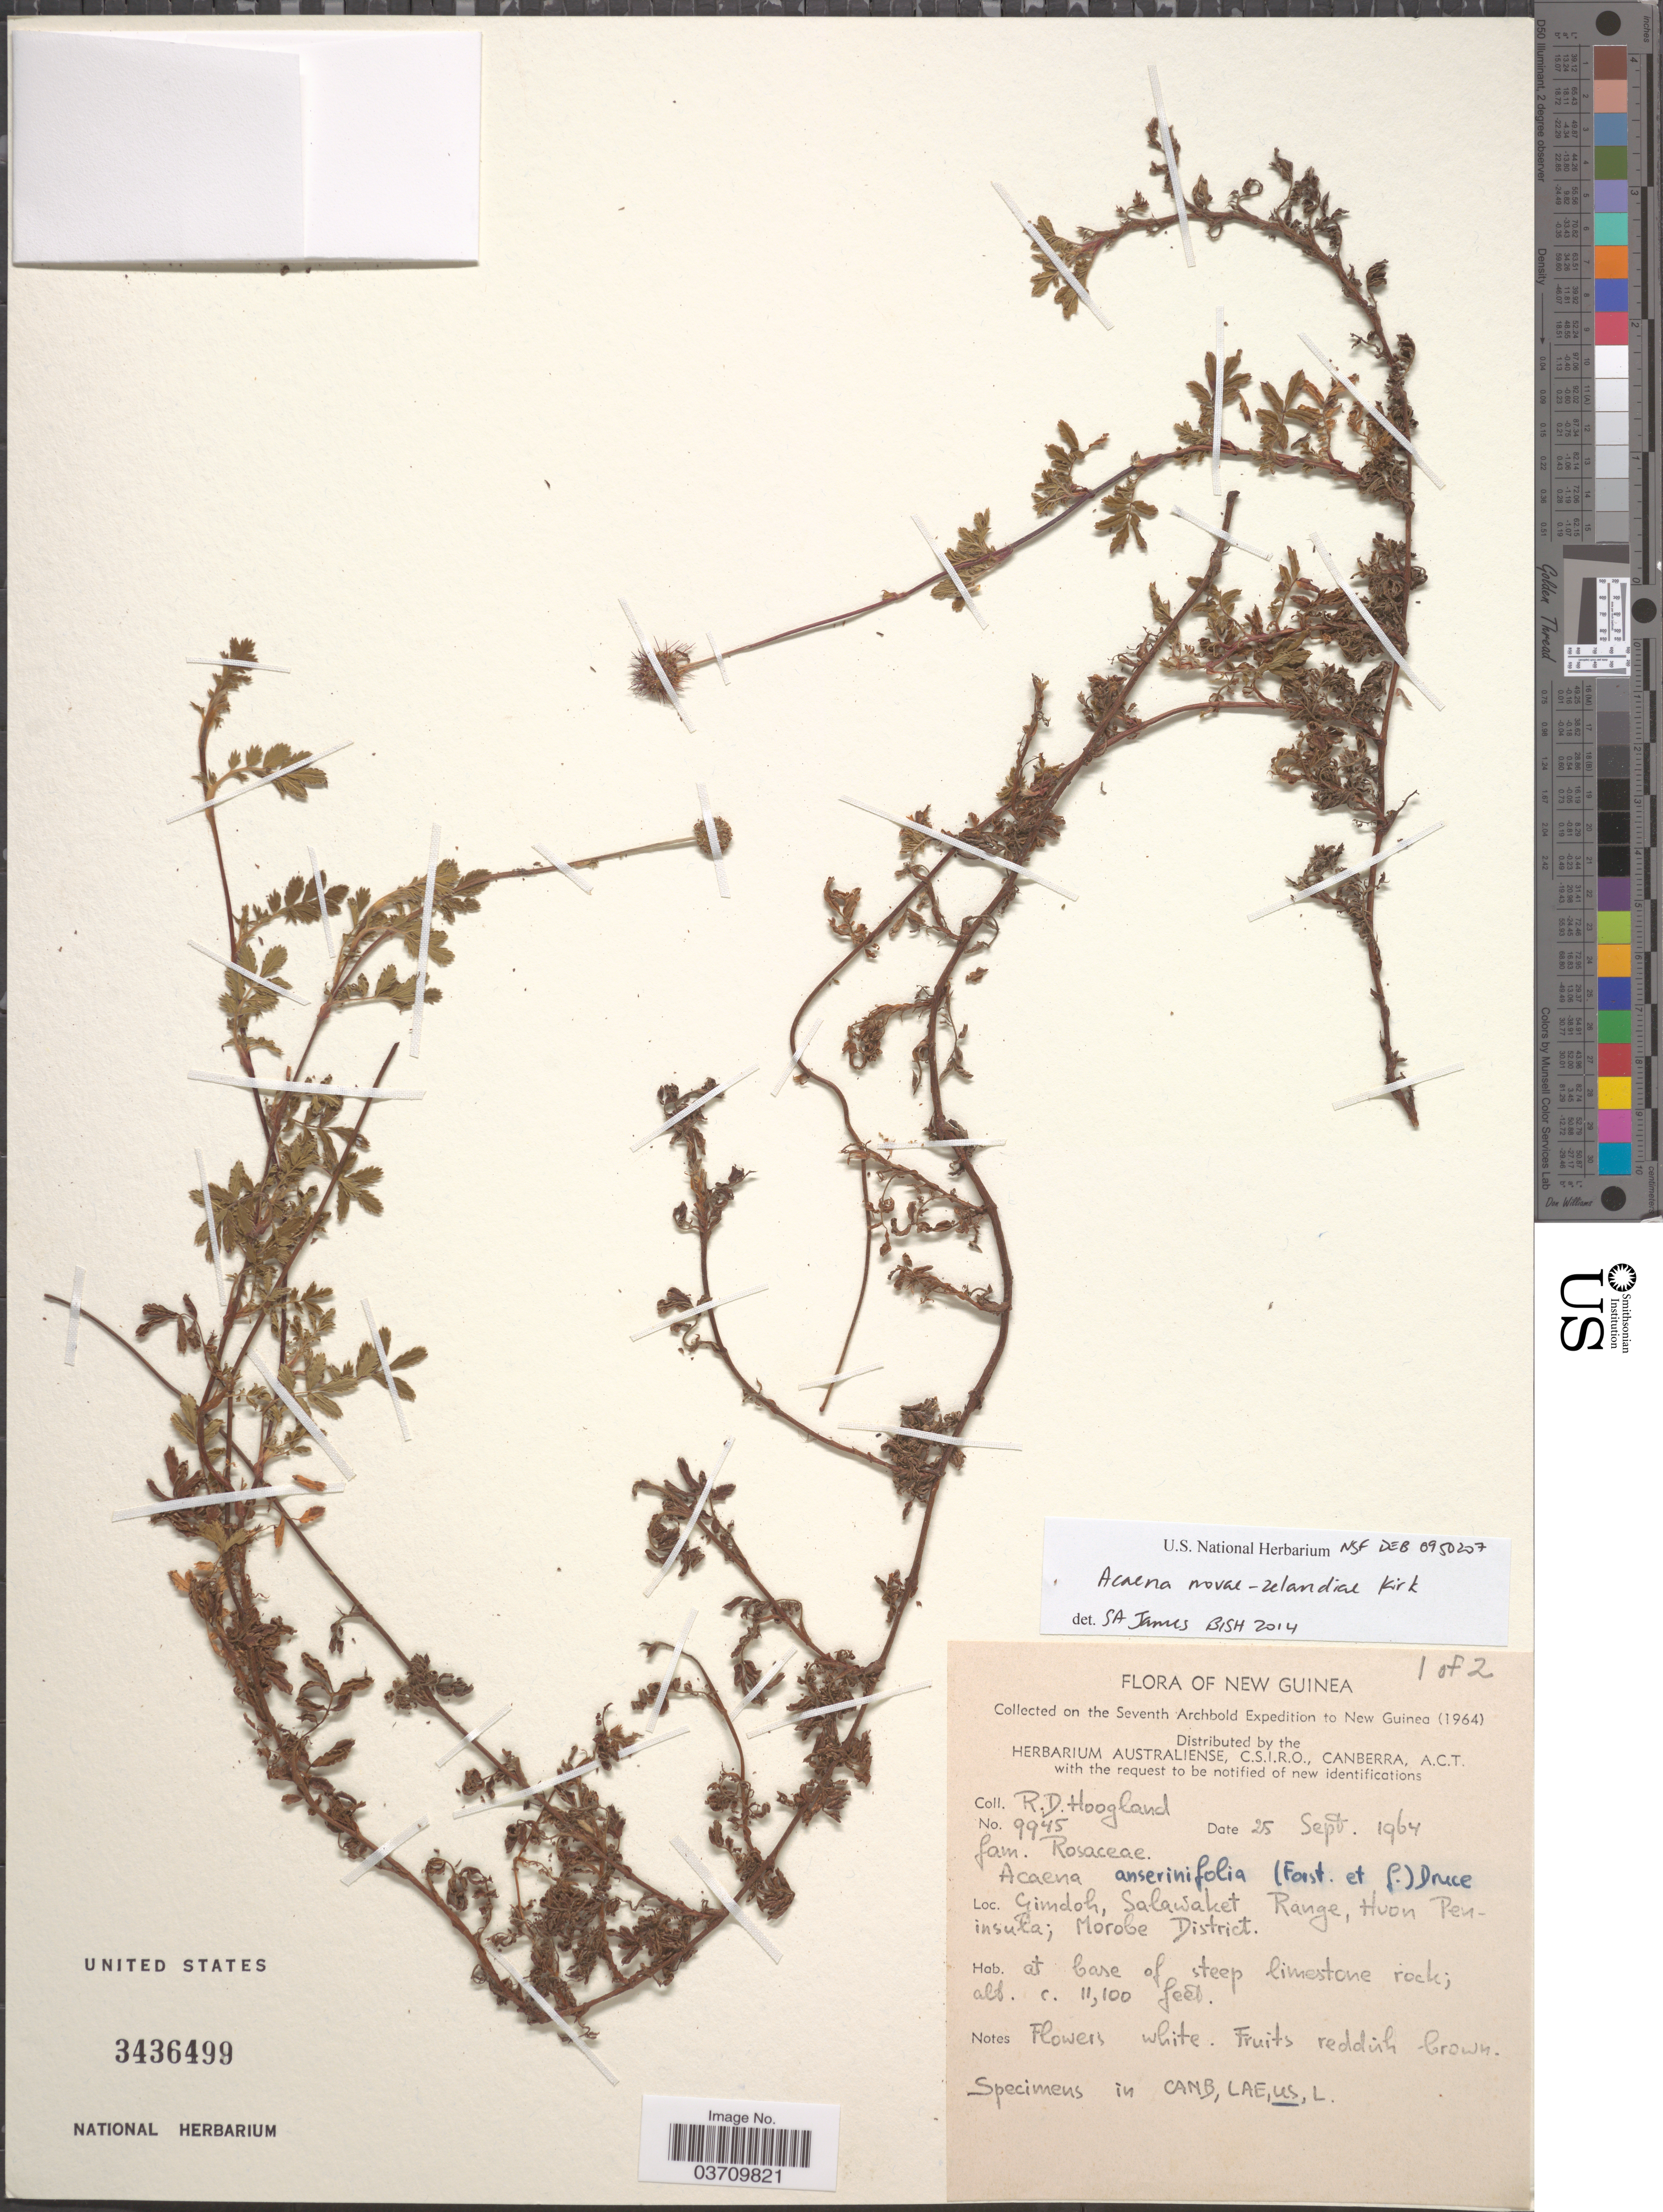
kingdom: Plantae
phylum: Tracheophyta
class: Magnoliopsida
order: Rosales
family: Rosaceae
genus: Acaena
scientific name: Acaena novae-zelandiae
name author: Kirk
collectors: R. D. Hoogland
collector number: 9945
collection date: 1964-09-25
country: Papua New Guinea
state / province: Morobe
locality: New Guinea. Gimdoh, Salawaket Range, Huon Peninsula; Morobe District.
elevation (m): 3383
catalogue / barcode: US 3436499